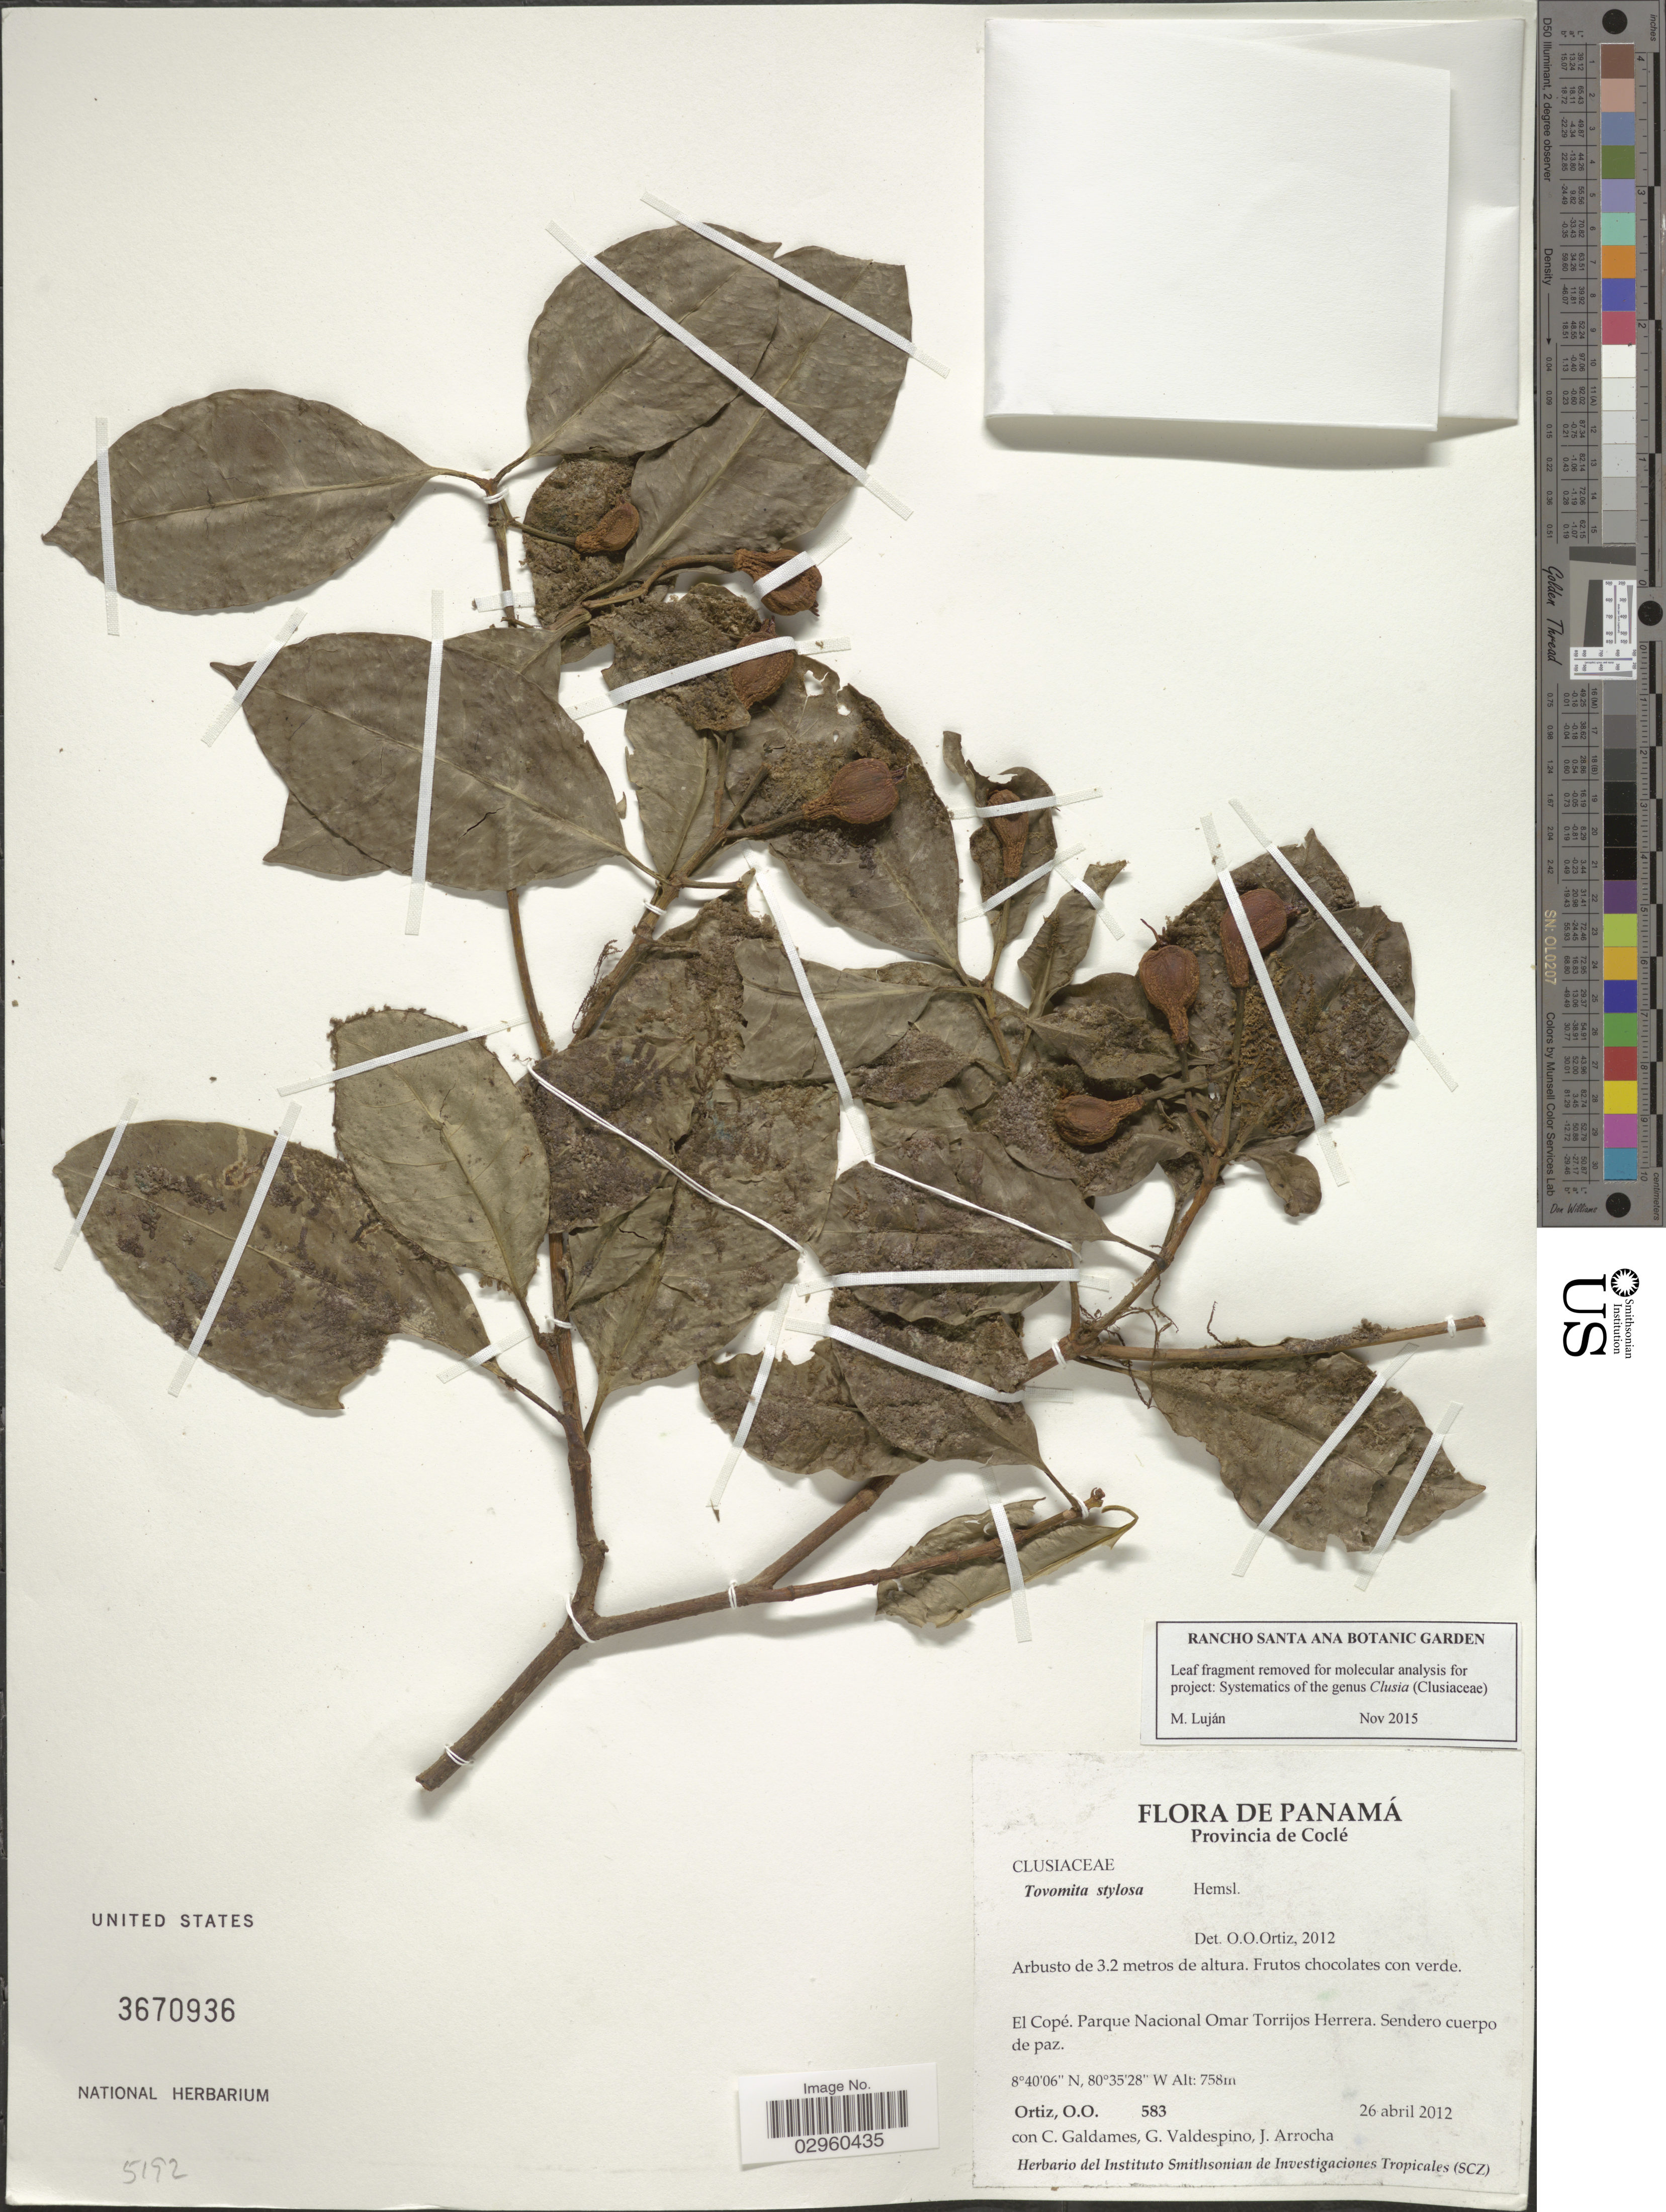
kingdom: Plantae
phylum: Tracheophyta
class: Magnoliopsida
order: Malpighiales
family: Clusiaceae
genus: Tovomita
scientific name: Tovomita stylosa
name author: Hemsl.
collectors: O. O. Ortiz, C. Galdames, G. Valdespino & J. Arrocha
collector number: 583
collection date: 2012-04-26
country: Panama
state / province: Coclé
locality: Provincia de Coclé. El Copé. Parque Nacional Omar Torrijos Herrera.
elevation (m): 758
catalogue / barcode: US 3670936